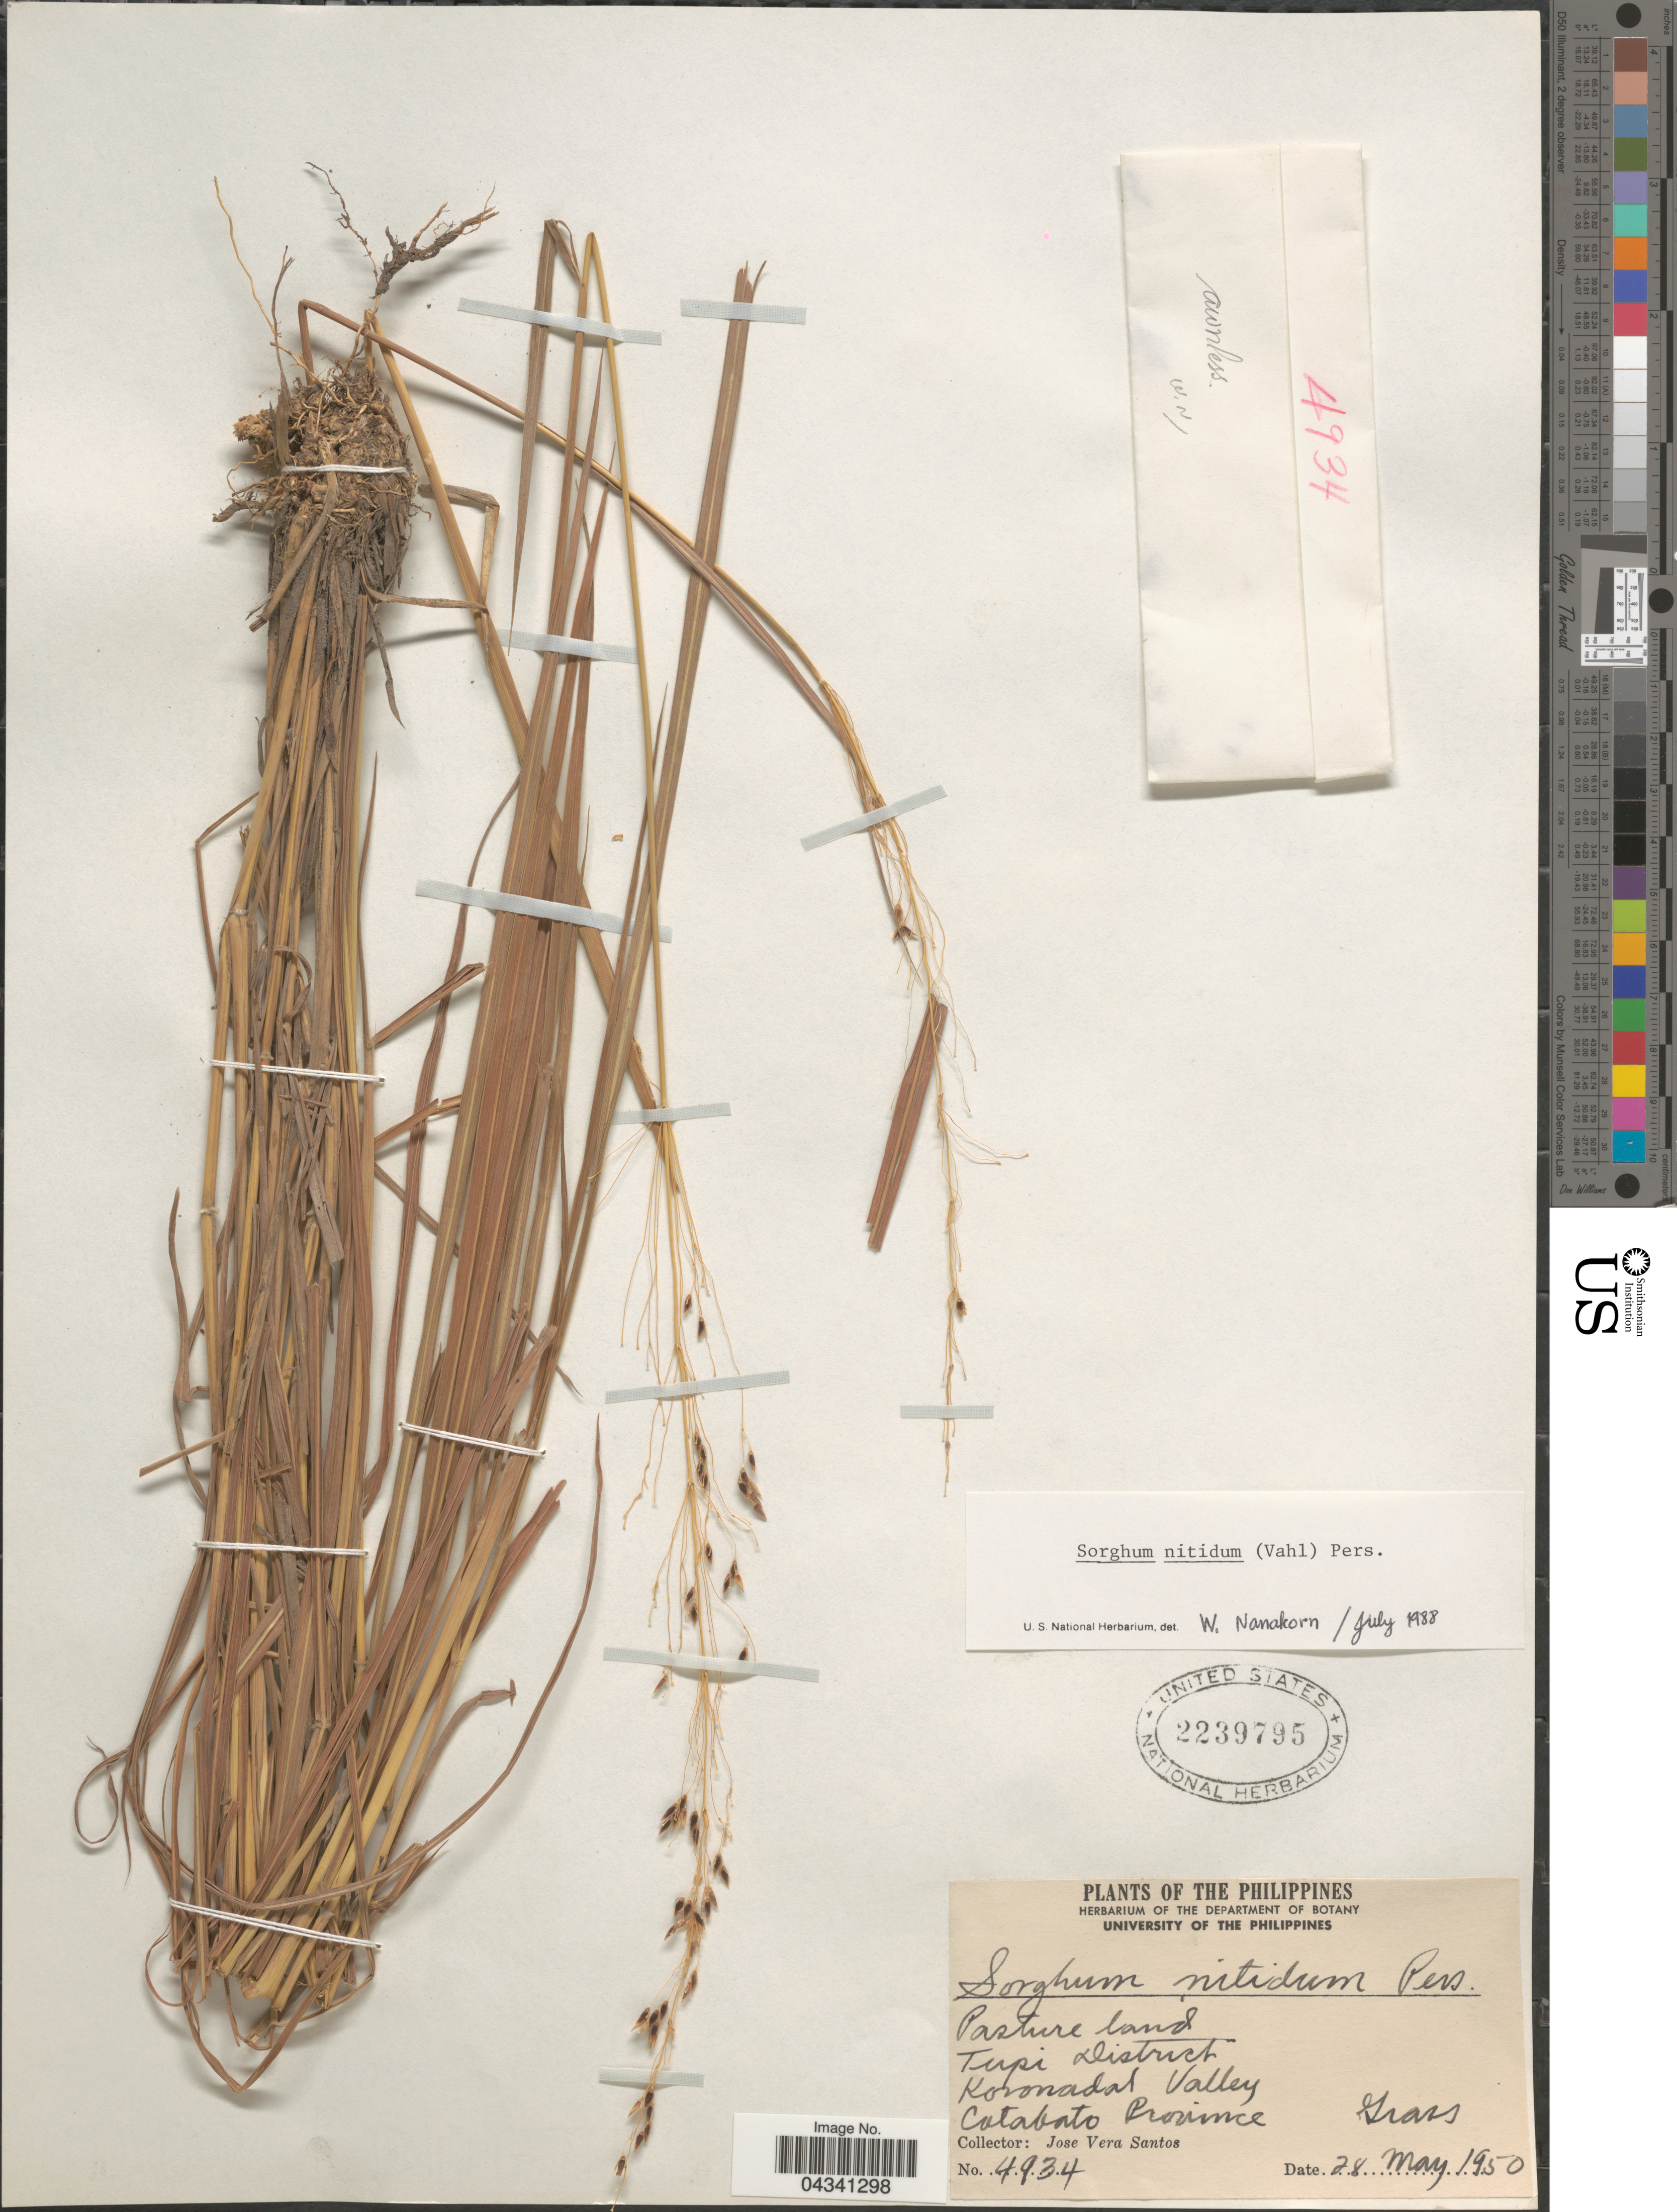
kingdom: Plantae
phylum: Tracheophyta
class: Liliopsida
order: Poales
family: Poaceae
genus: Sorghum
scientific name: Sorghum nitidum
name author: (Vahl) Pers.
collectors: J. V. Santos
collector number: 4934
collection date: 1950-05-28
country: Philippines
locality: Tupi District. Koronadal Valley. Catabato Province.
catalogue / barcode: US 2239795